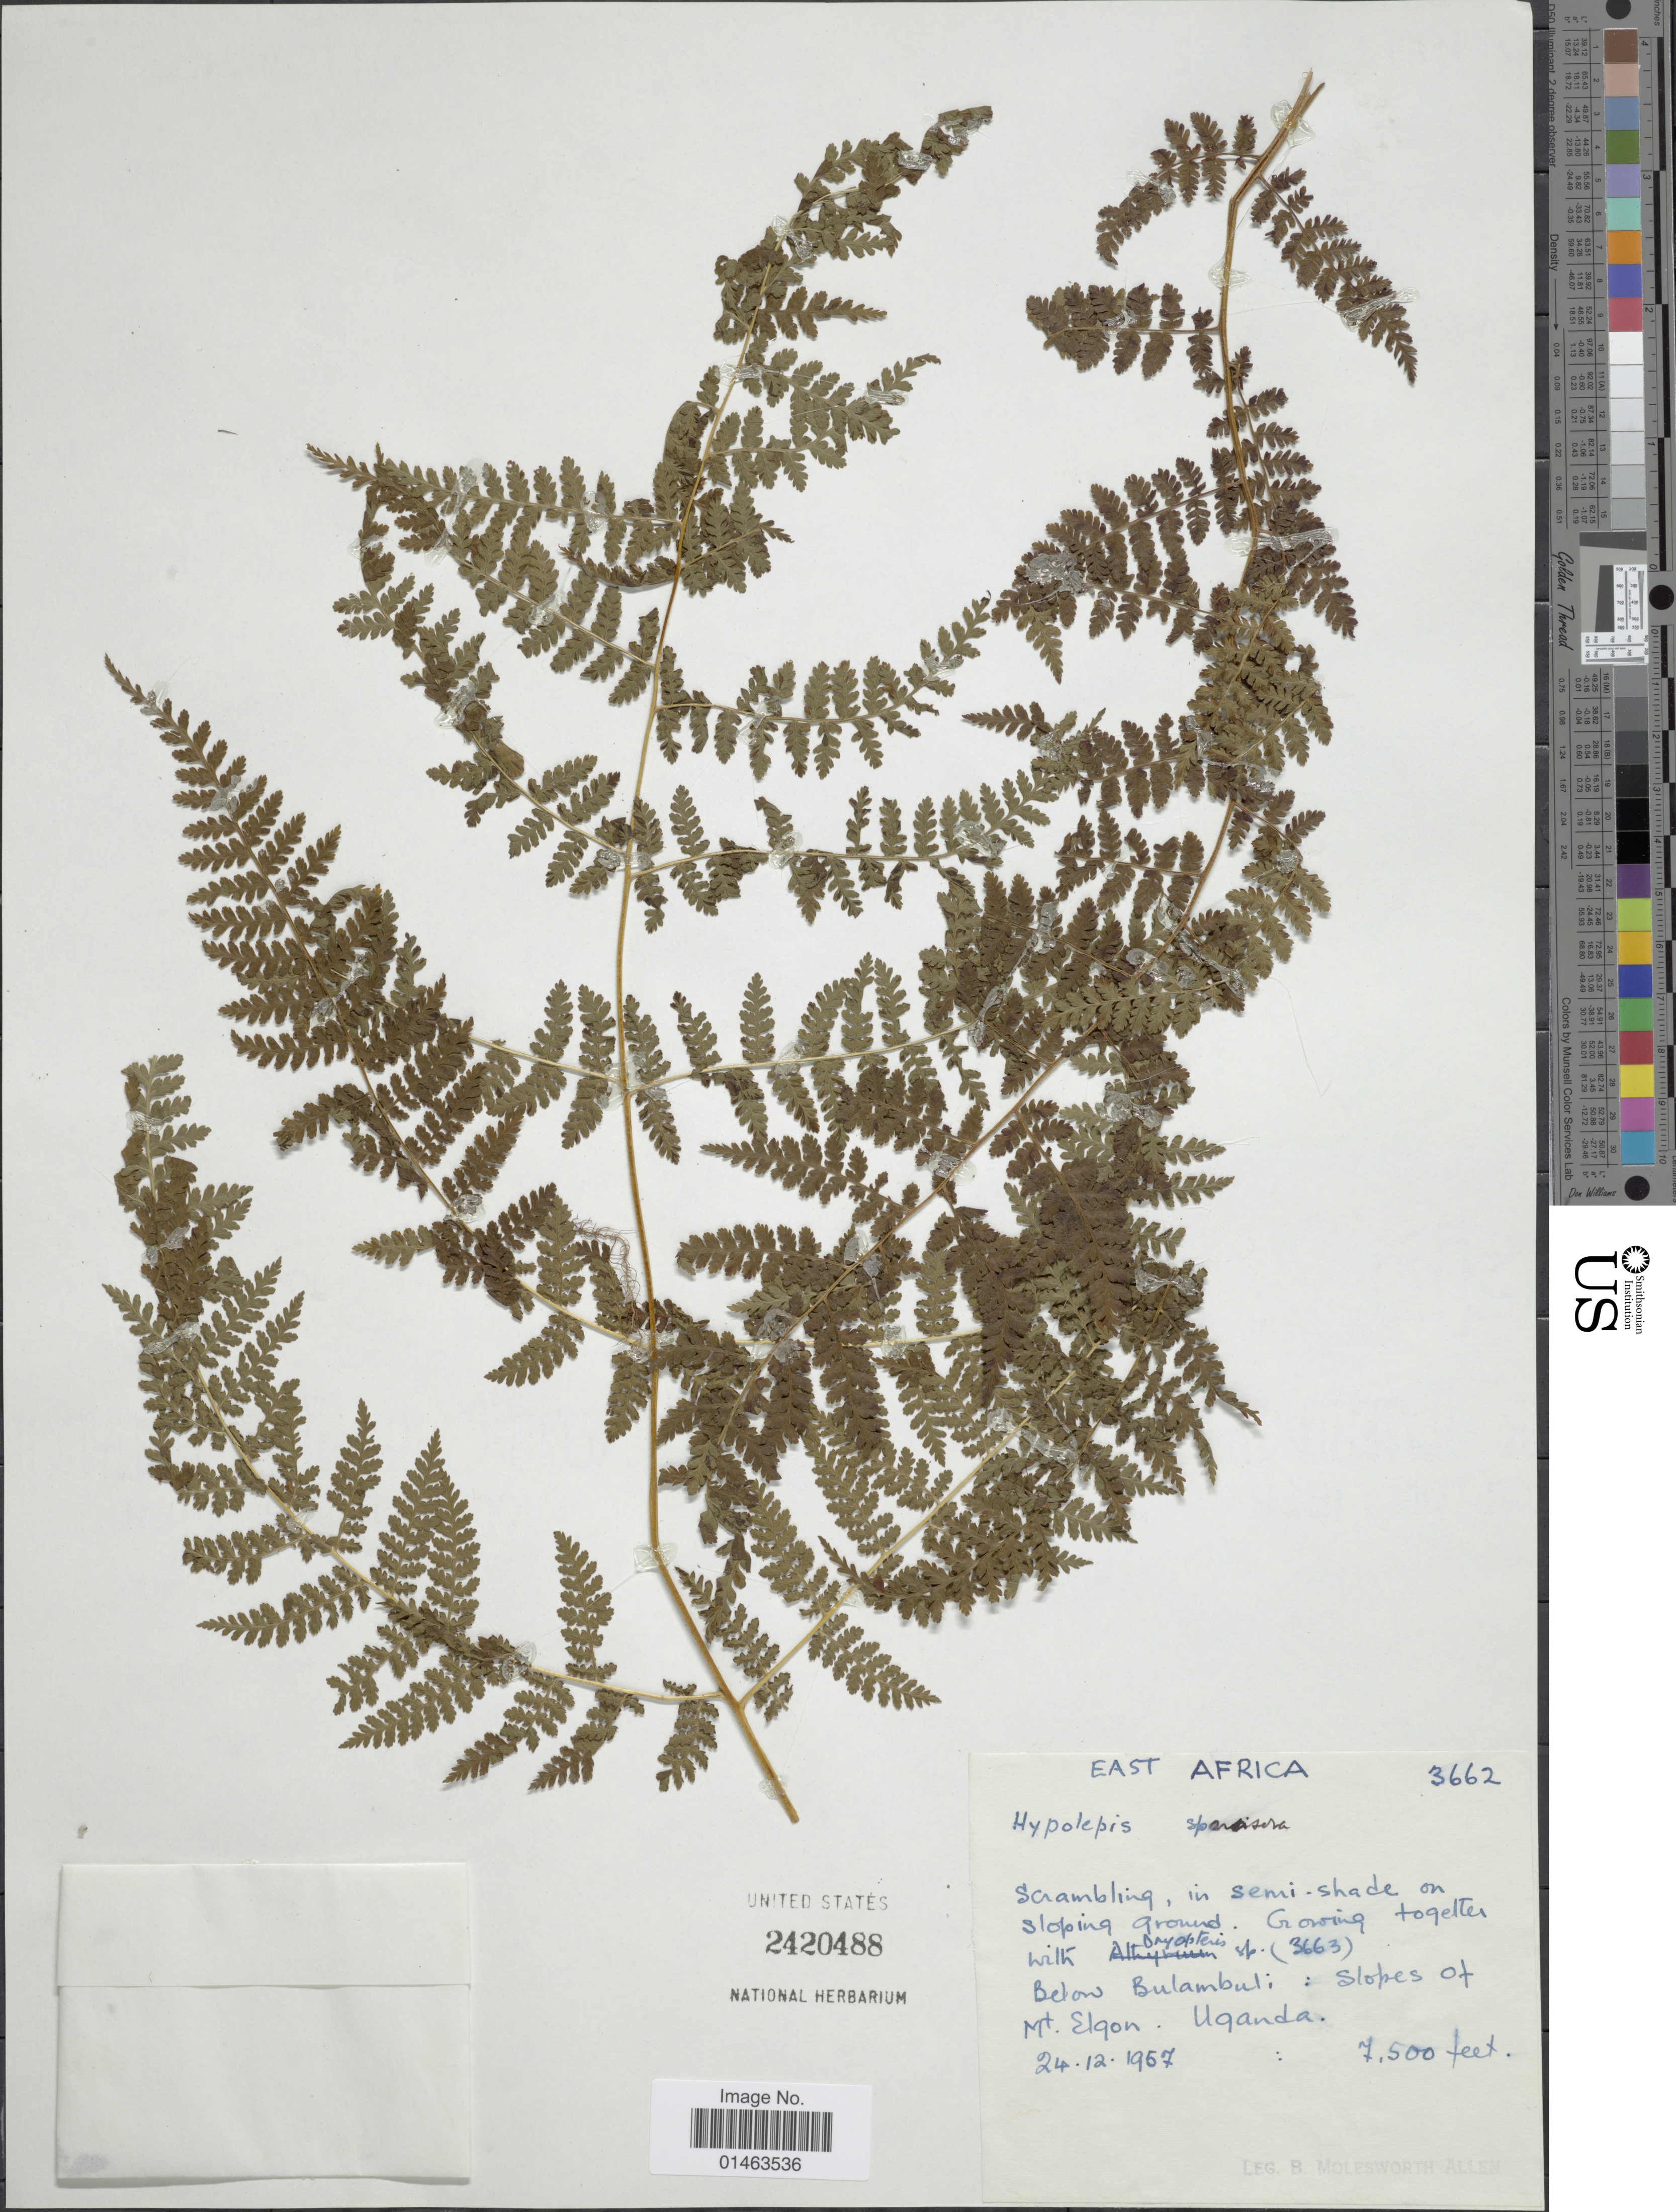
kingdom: Plantae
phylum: Tracheophyta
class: Polypodiopsida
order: Polypodiales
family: Dennstaedtiaceae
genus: Hypolepis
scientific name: Hypolepis sparsisora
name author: (Schrad.) Kuhn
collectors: B. E. G. Molesworth-Allen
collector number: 3662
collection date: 1957-12-24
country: Uganda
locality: East Africa, Below Bulambul; slopes of Mt. Elgon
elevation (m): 2286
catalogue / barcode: US 2420488